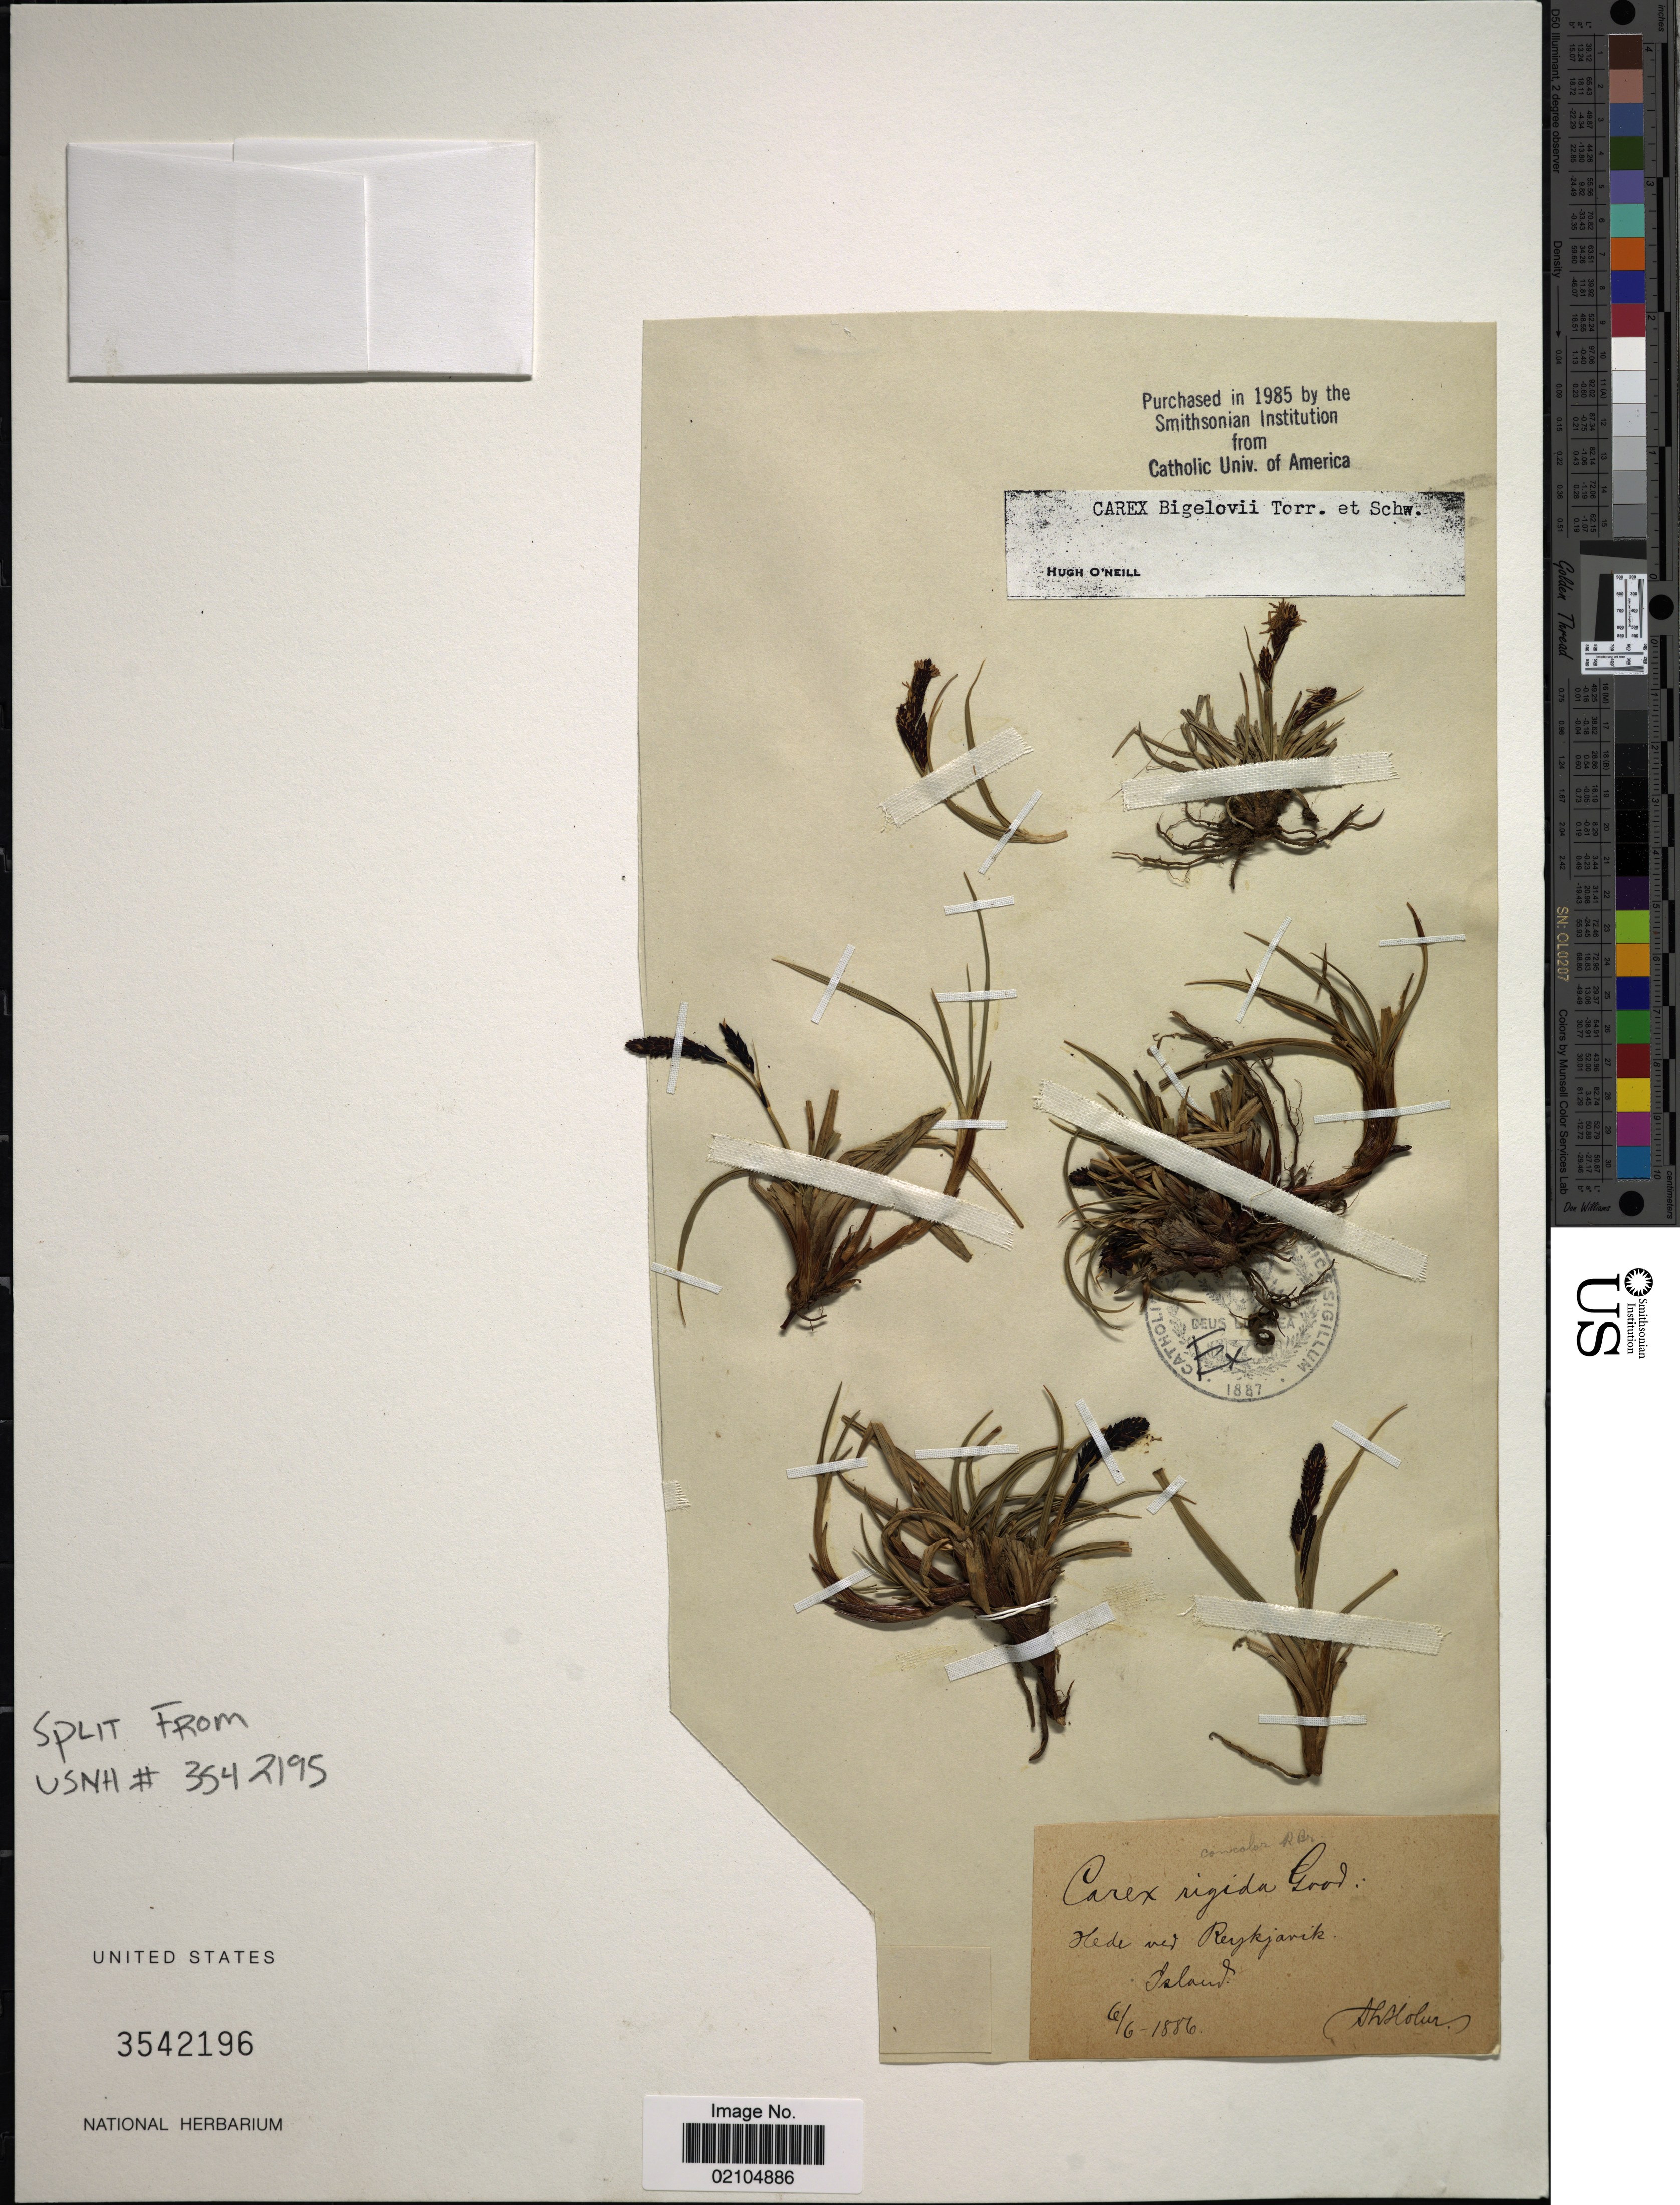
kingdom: Plantae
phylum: Tracheophyta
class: Liliopsida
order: Poales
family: Cyperaceae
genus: Carex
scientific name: Carex bigelowii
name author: Torr. ex Schwein.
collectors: T. Holm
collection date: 1886-06-06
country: Iceland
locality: Hede ved Reykjavik Island.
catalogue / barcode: US 3542196